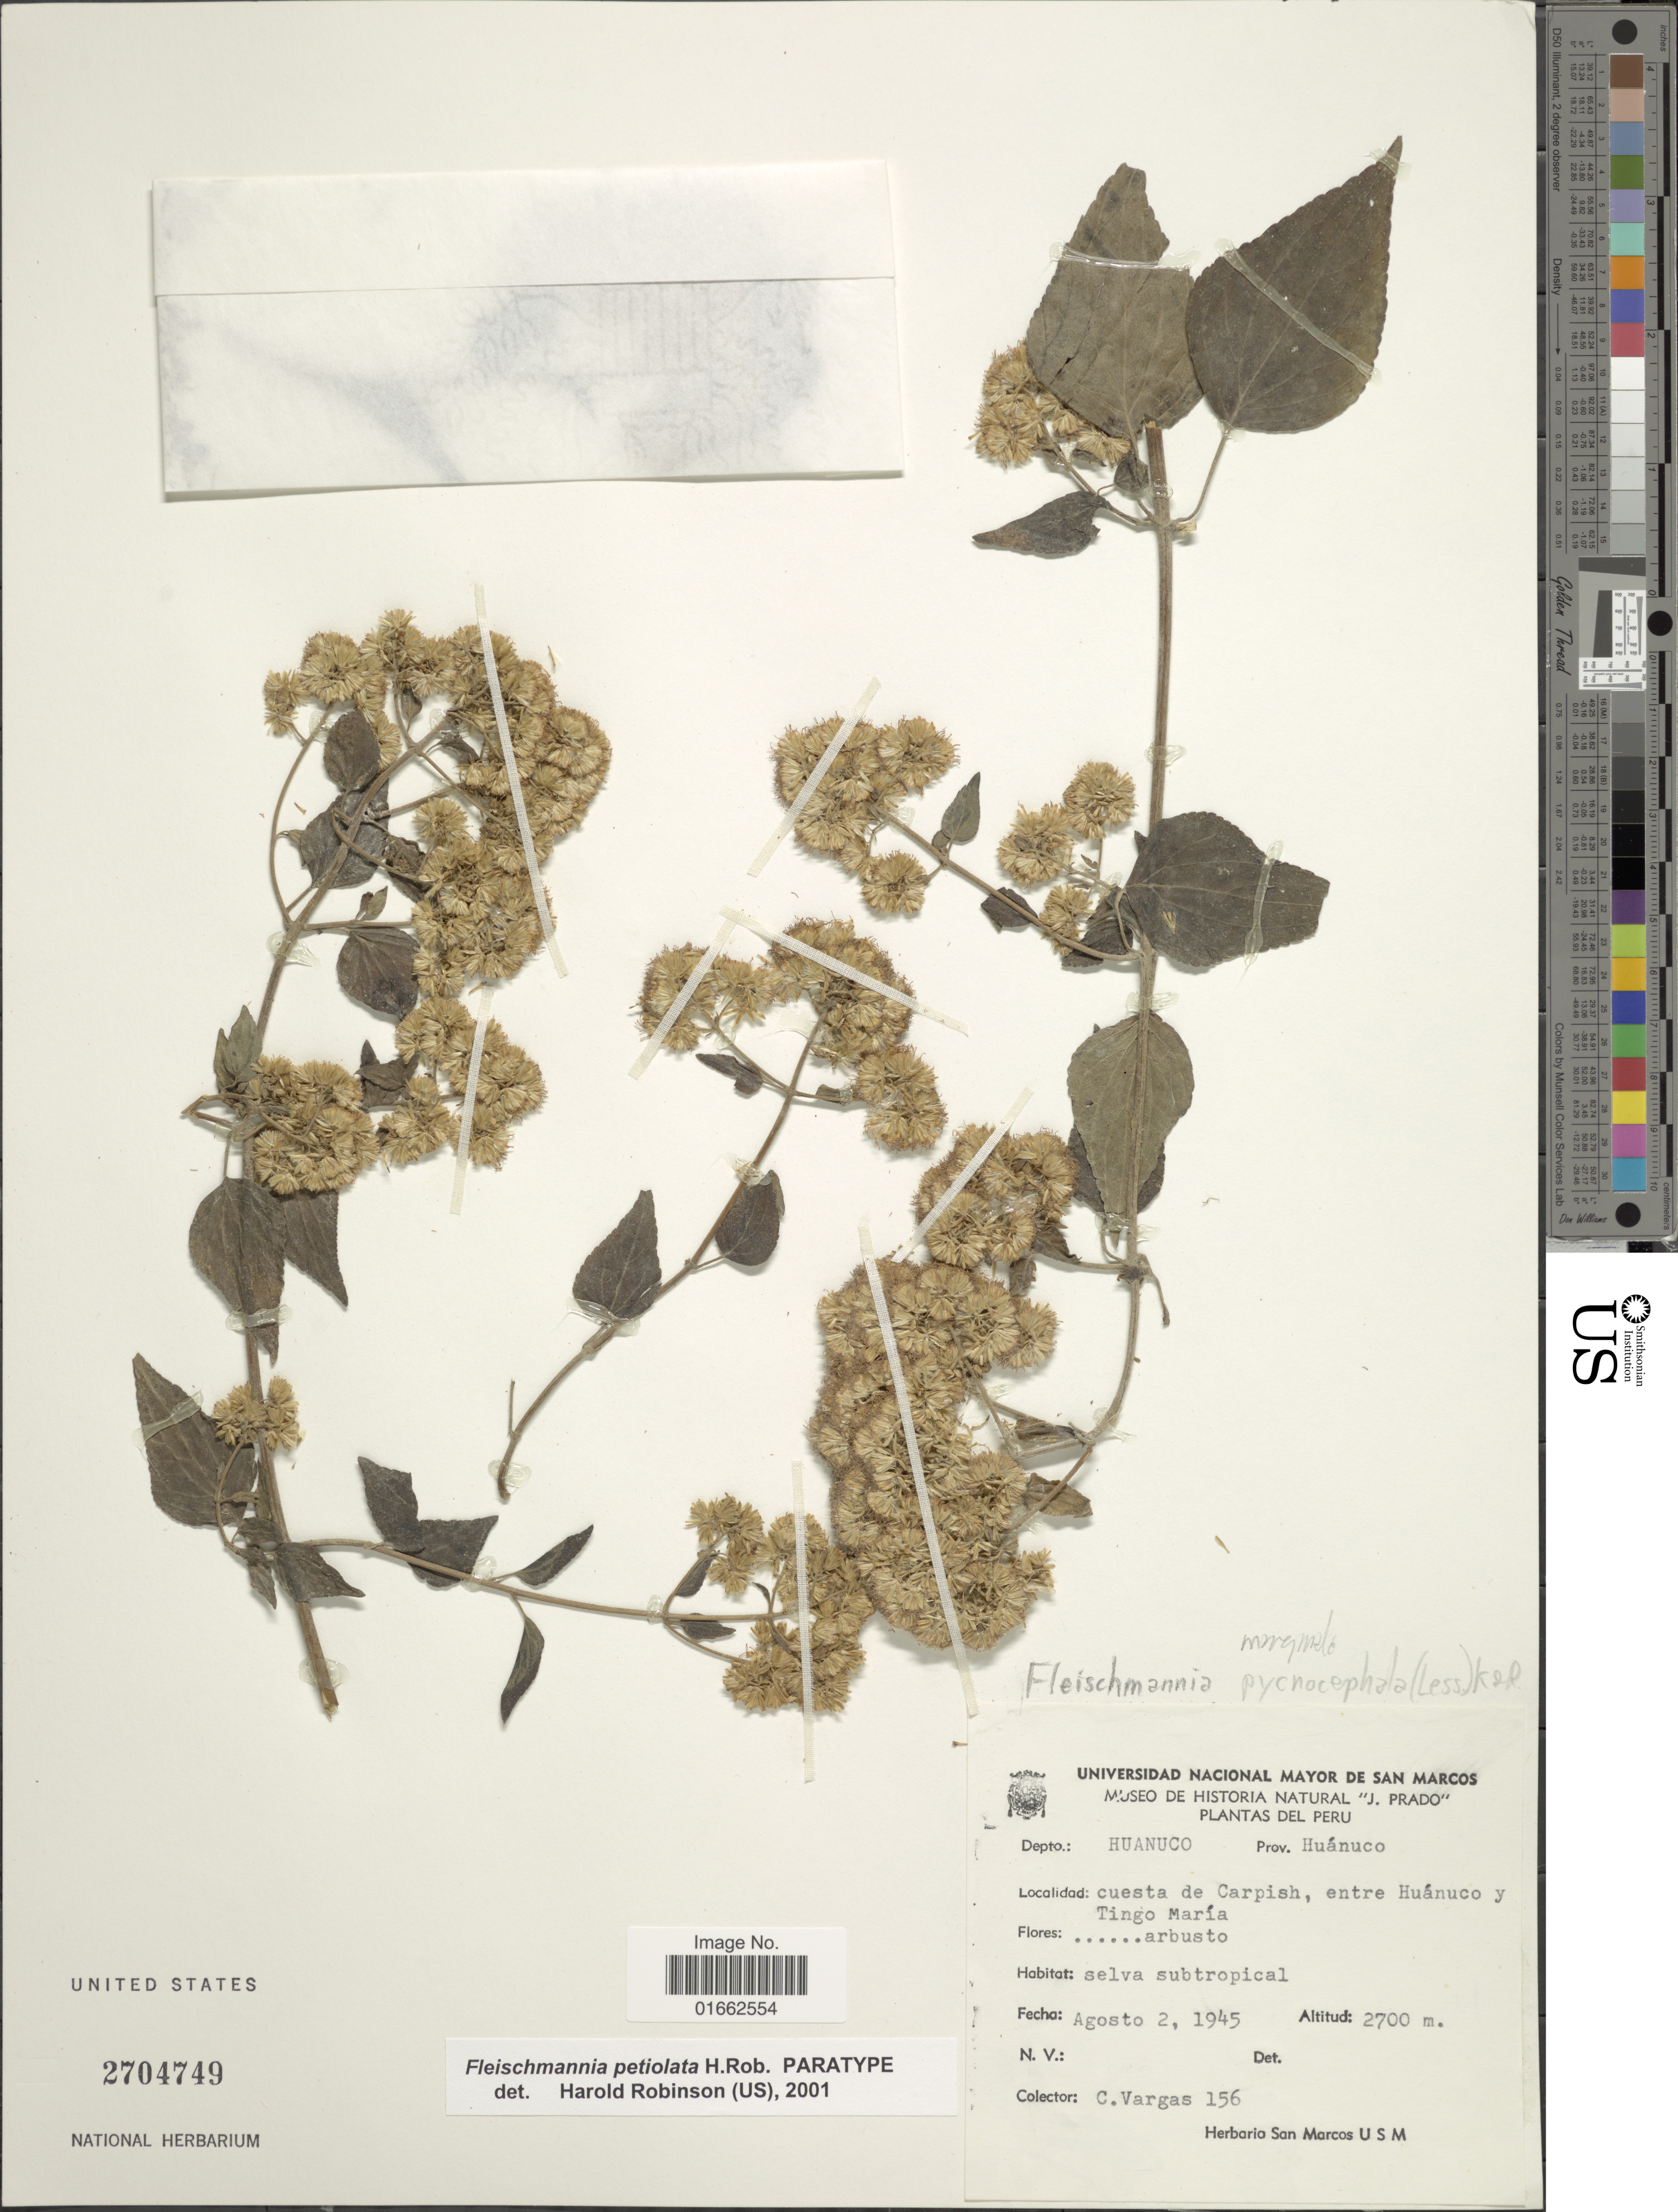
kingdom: Plantae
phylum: Tracheophyta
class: Magnoliopsida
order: Asterales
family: Asteraceae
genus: Fleischmannia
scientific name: Fleischmannia petiolata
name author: H. Rob.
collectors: C. Vargas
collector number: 156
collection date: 1945-08-02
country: Peru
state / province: Huánuco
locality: Depto: Huanuco, cueasta de Carpish, entre Huánuco y Tingo María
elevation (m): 2700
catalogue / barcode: US 2704749